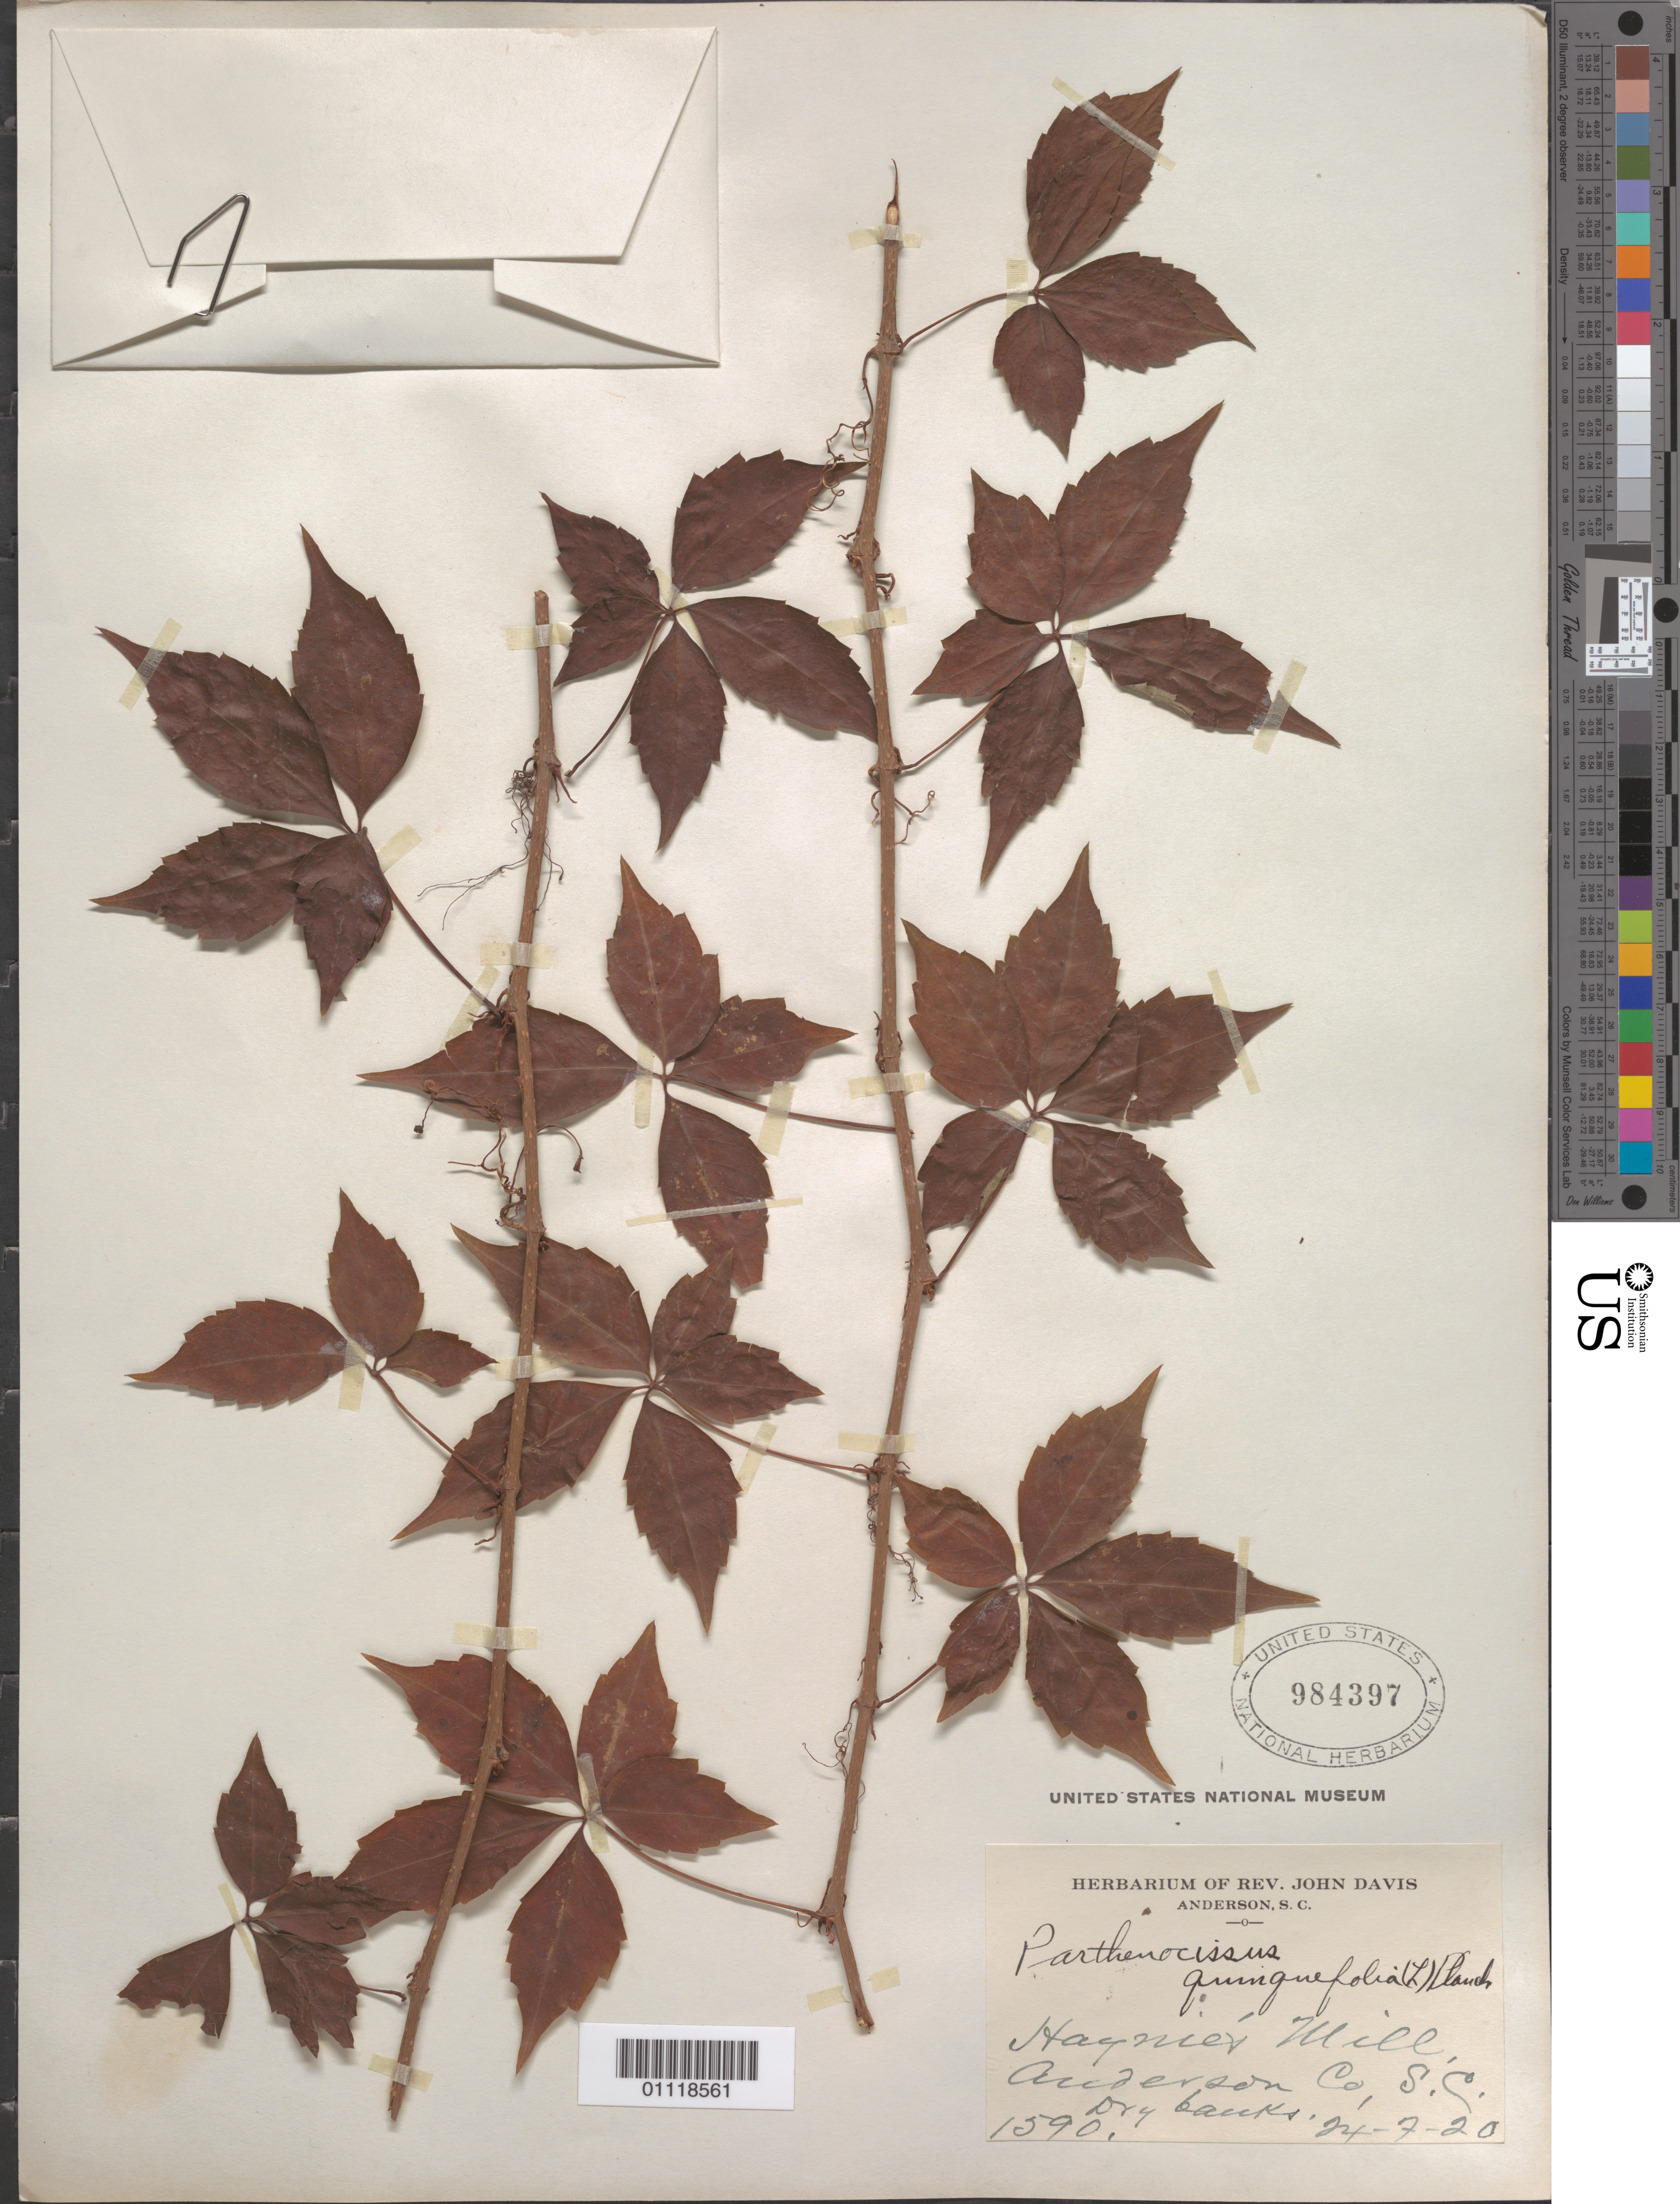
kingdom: Plantae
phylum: Tracheophyta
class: Magnoliopsida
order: Vitales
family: Vitaceae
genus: Parthenocissus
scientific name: Parthenocissus quinquefolia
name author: (L.) Planch.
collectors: J. Davis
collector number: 1590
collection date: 1920-07-24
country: United States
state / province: South Carolina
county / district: Anderson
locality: Haynie Mill.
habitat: Dry banks.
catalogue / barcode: US 984397